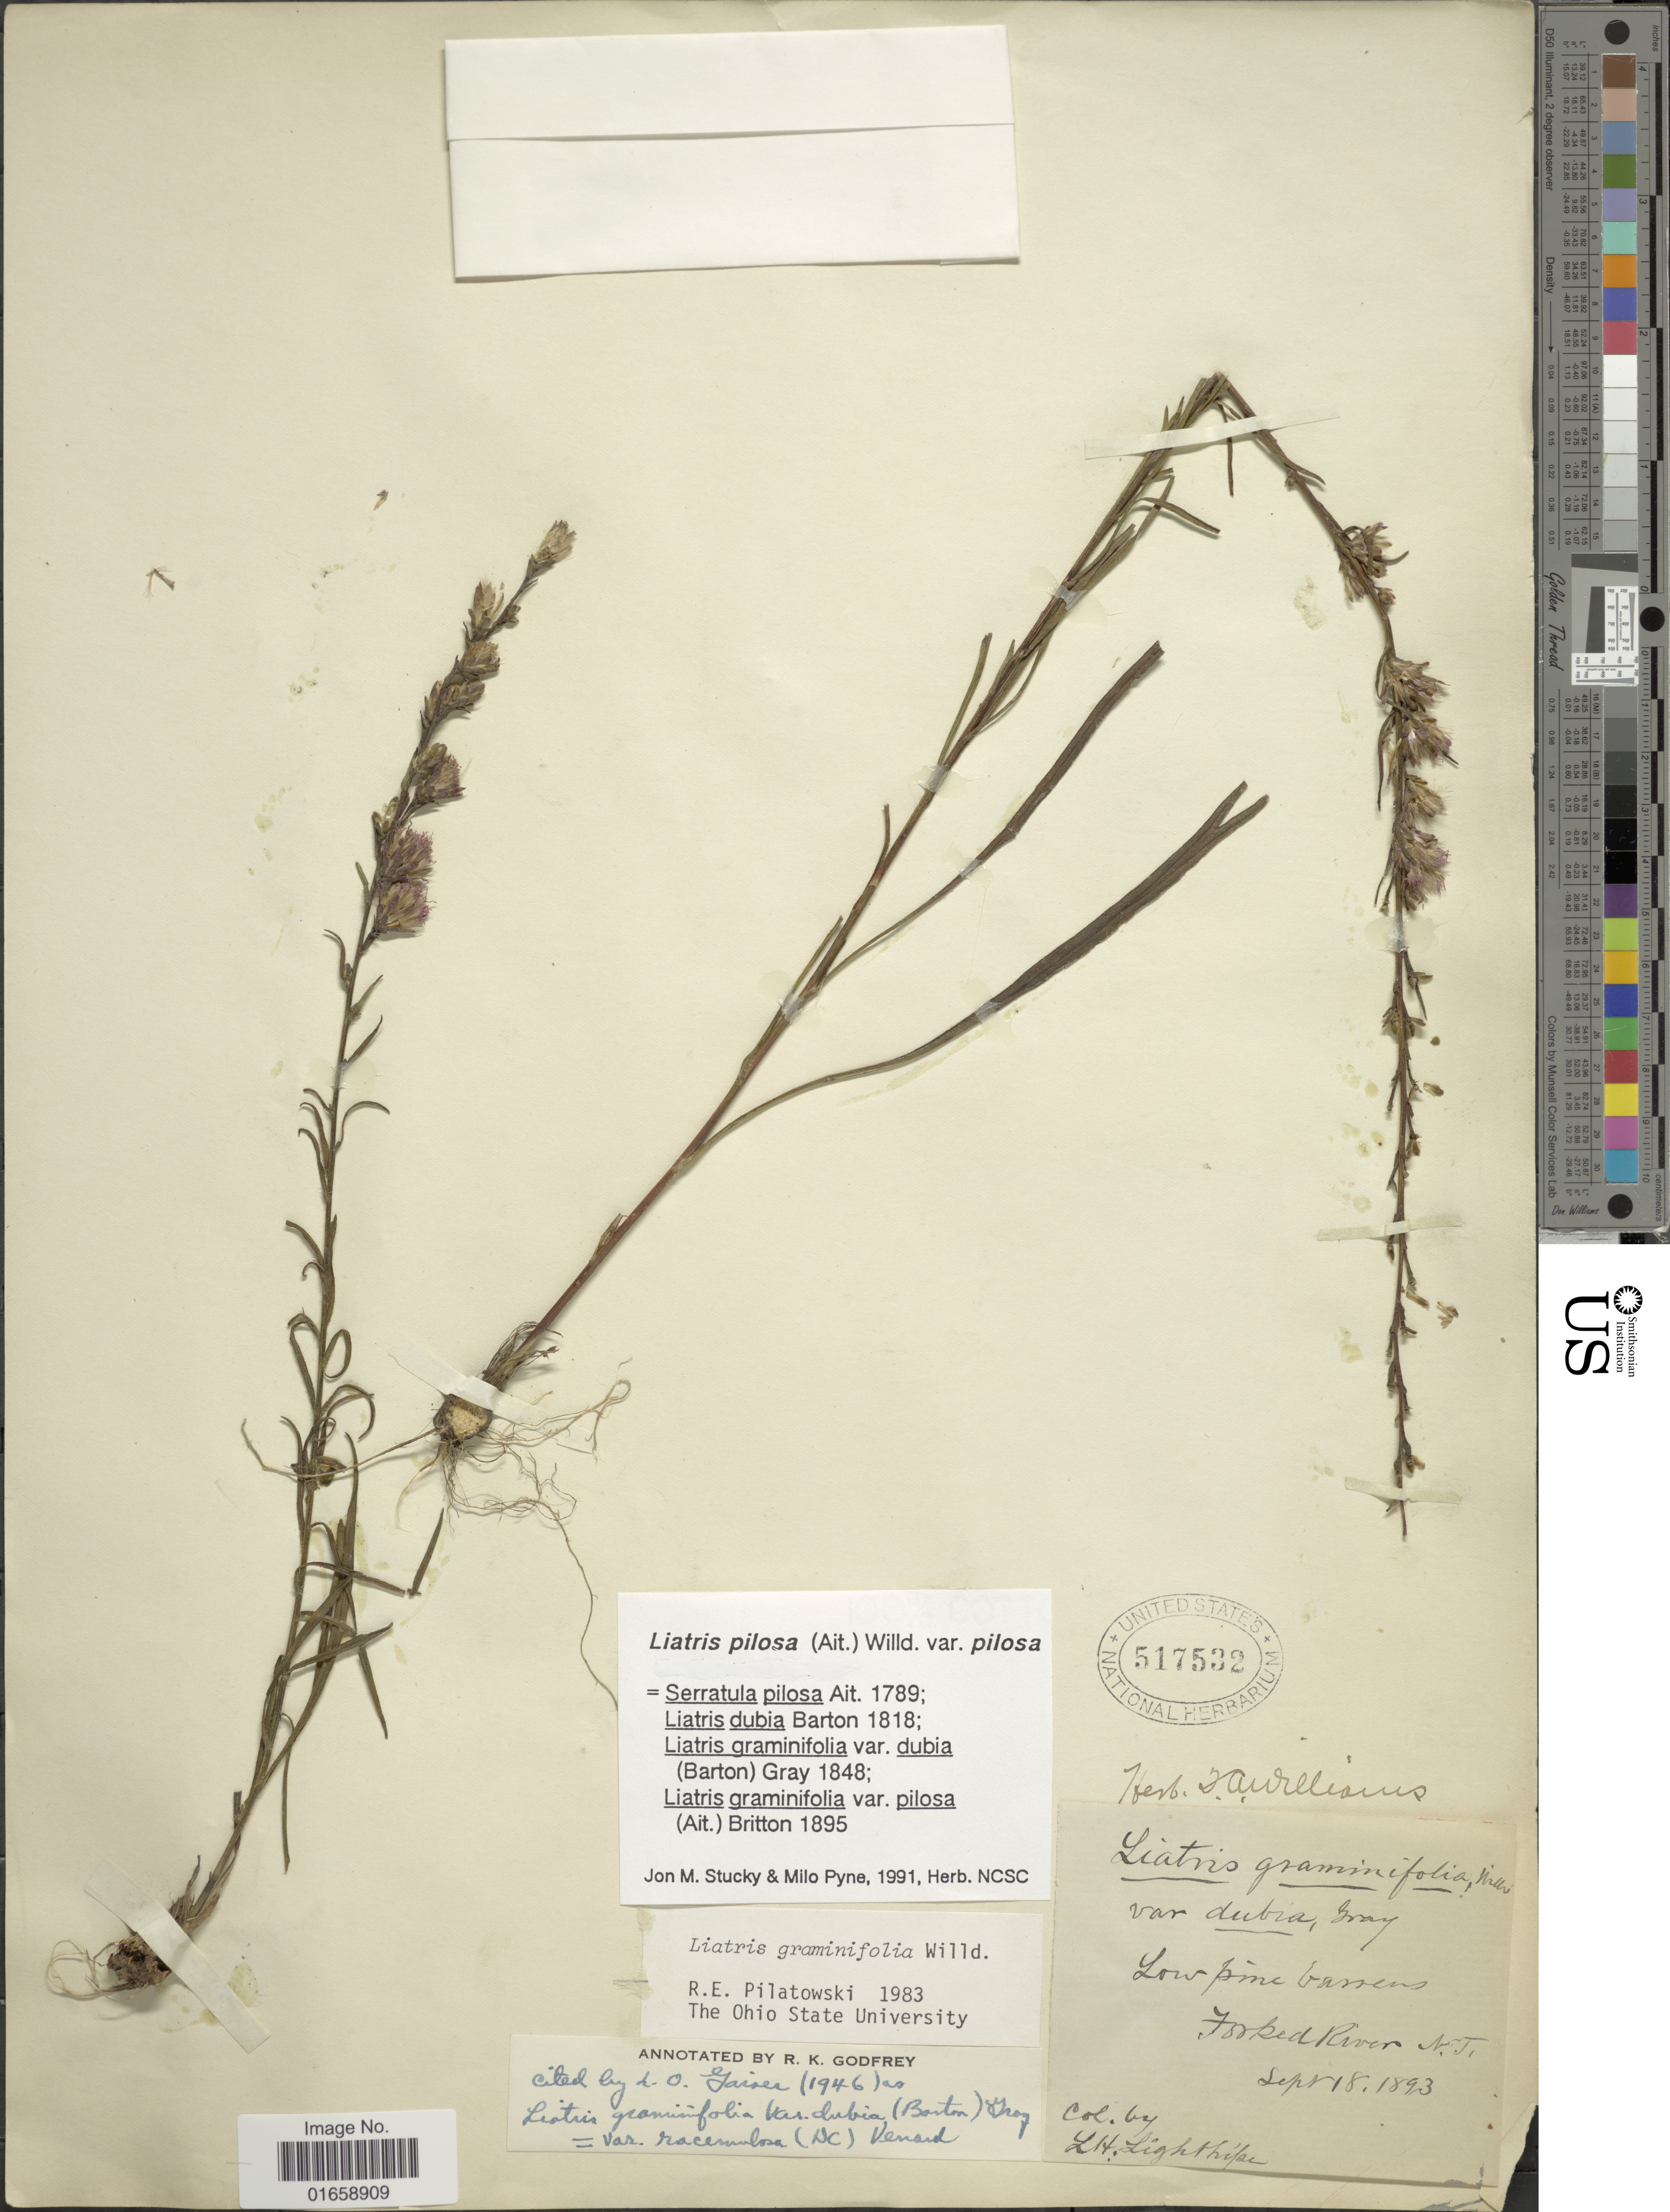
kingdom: Plantae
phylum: Tracheophyta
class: Magnoliopsida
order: Asterales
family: Asteraceae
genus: Liatris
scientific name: Liatris pilosa var. pilosa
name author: (Aiton) Willd.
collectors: L. H. Lighthipe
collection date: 1893-09-18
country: United States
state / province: New Jersey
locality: Low pine barrens, Hooked River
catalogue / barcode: US 517532